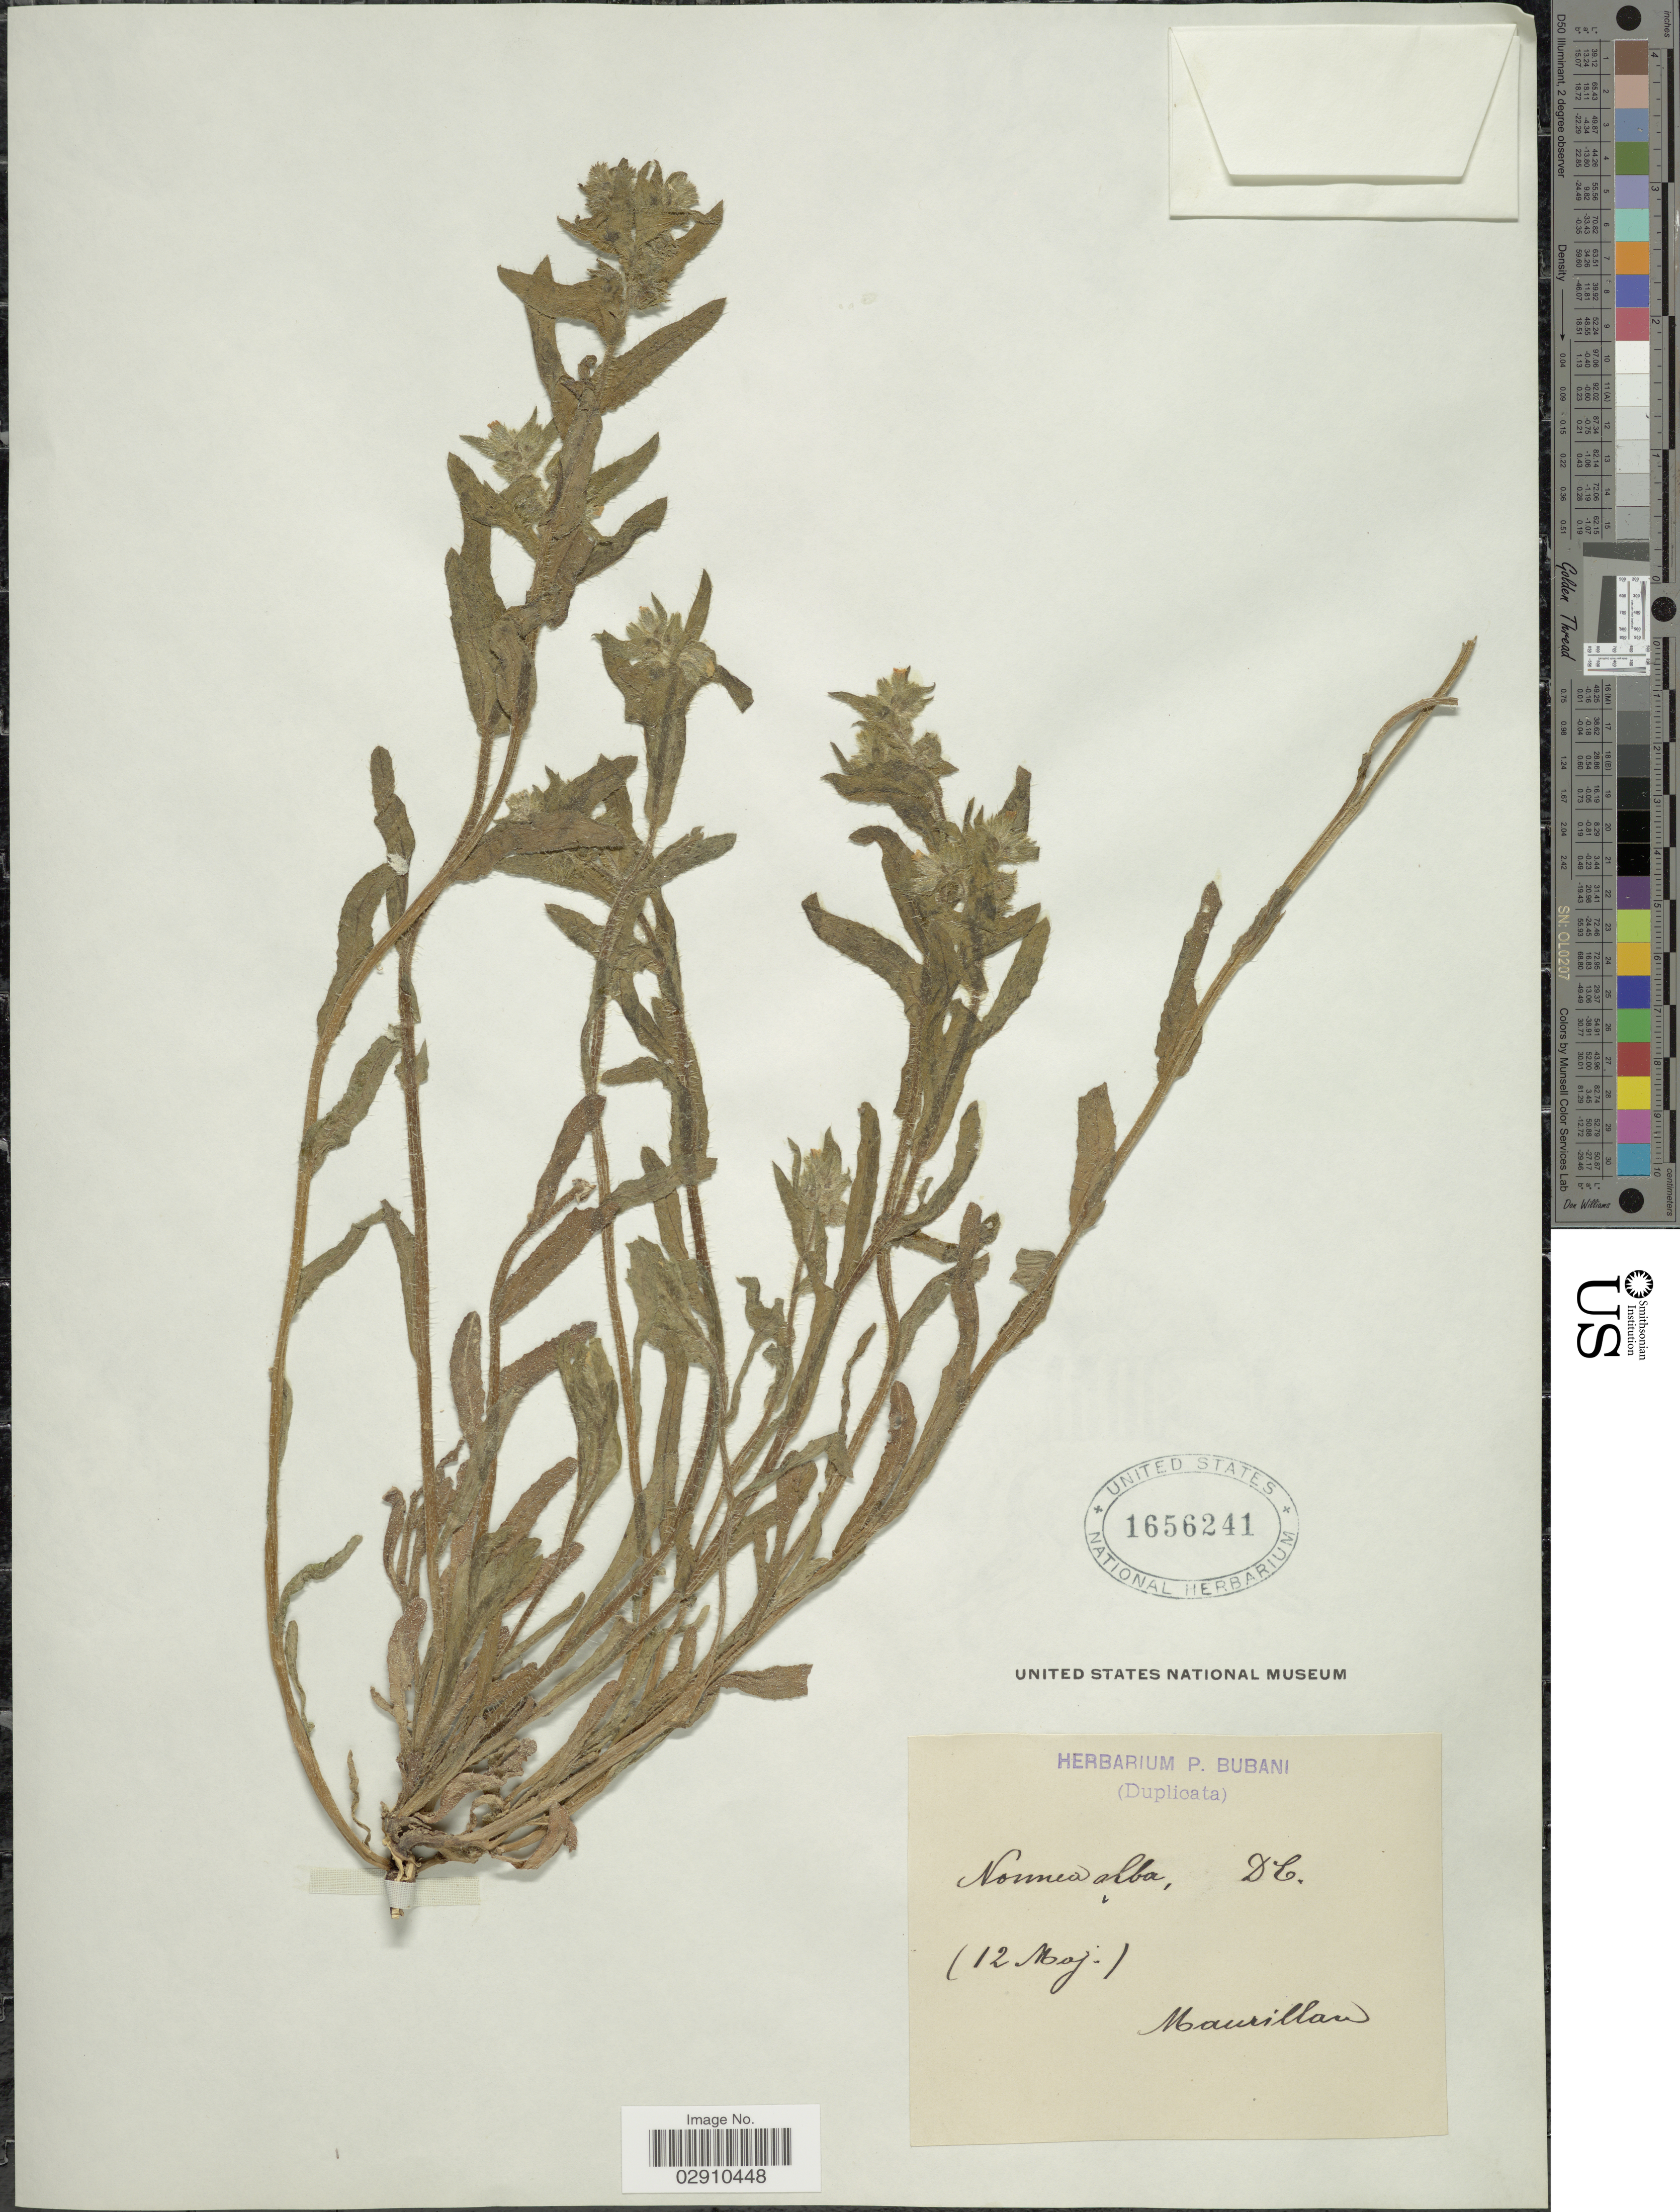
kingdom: Plantae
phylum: Tracheophyta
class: Magnoliopsida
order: Boraginales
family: Boraginaceae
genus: Nonea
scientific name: Nonea alba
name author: DC.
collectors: ex herb. P. Bubani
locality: Mamillan.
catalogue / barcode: US 1656241